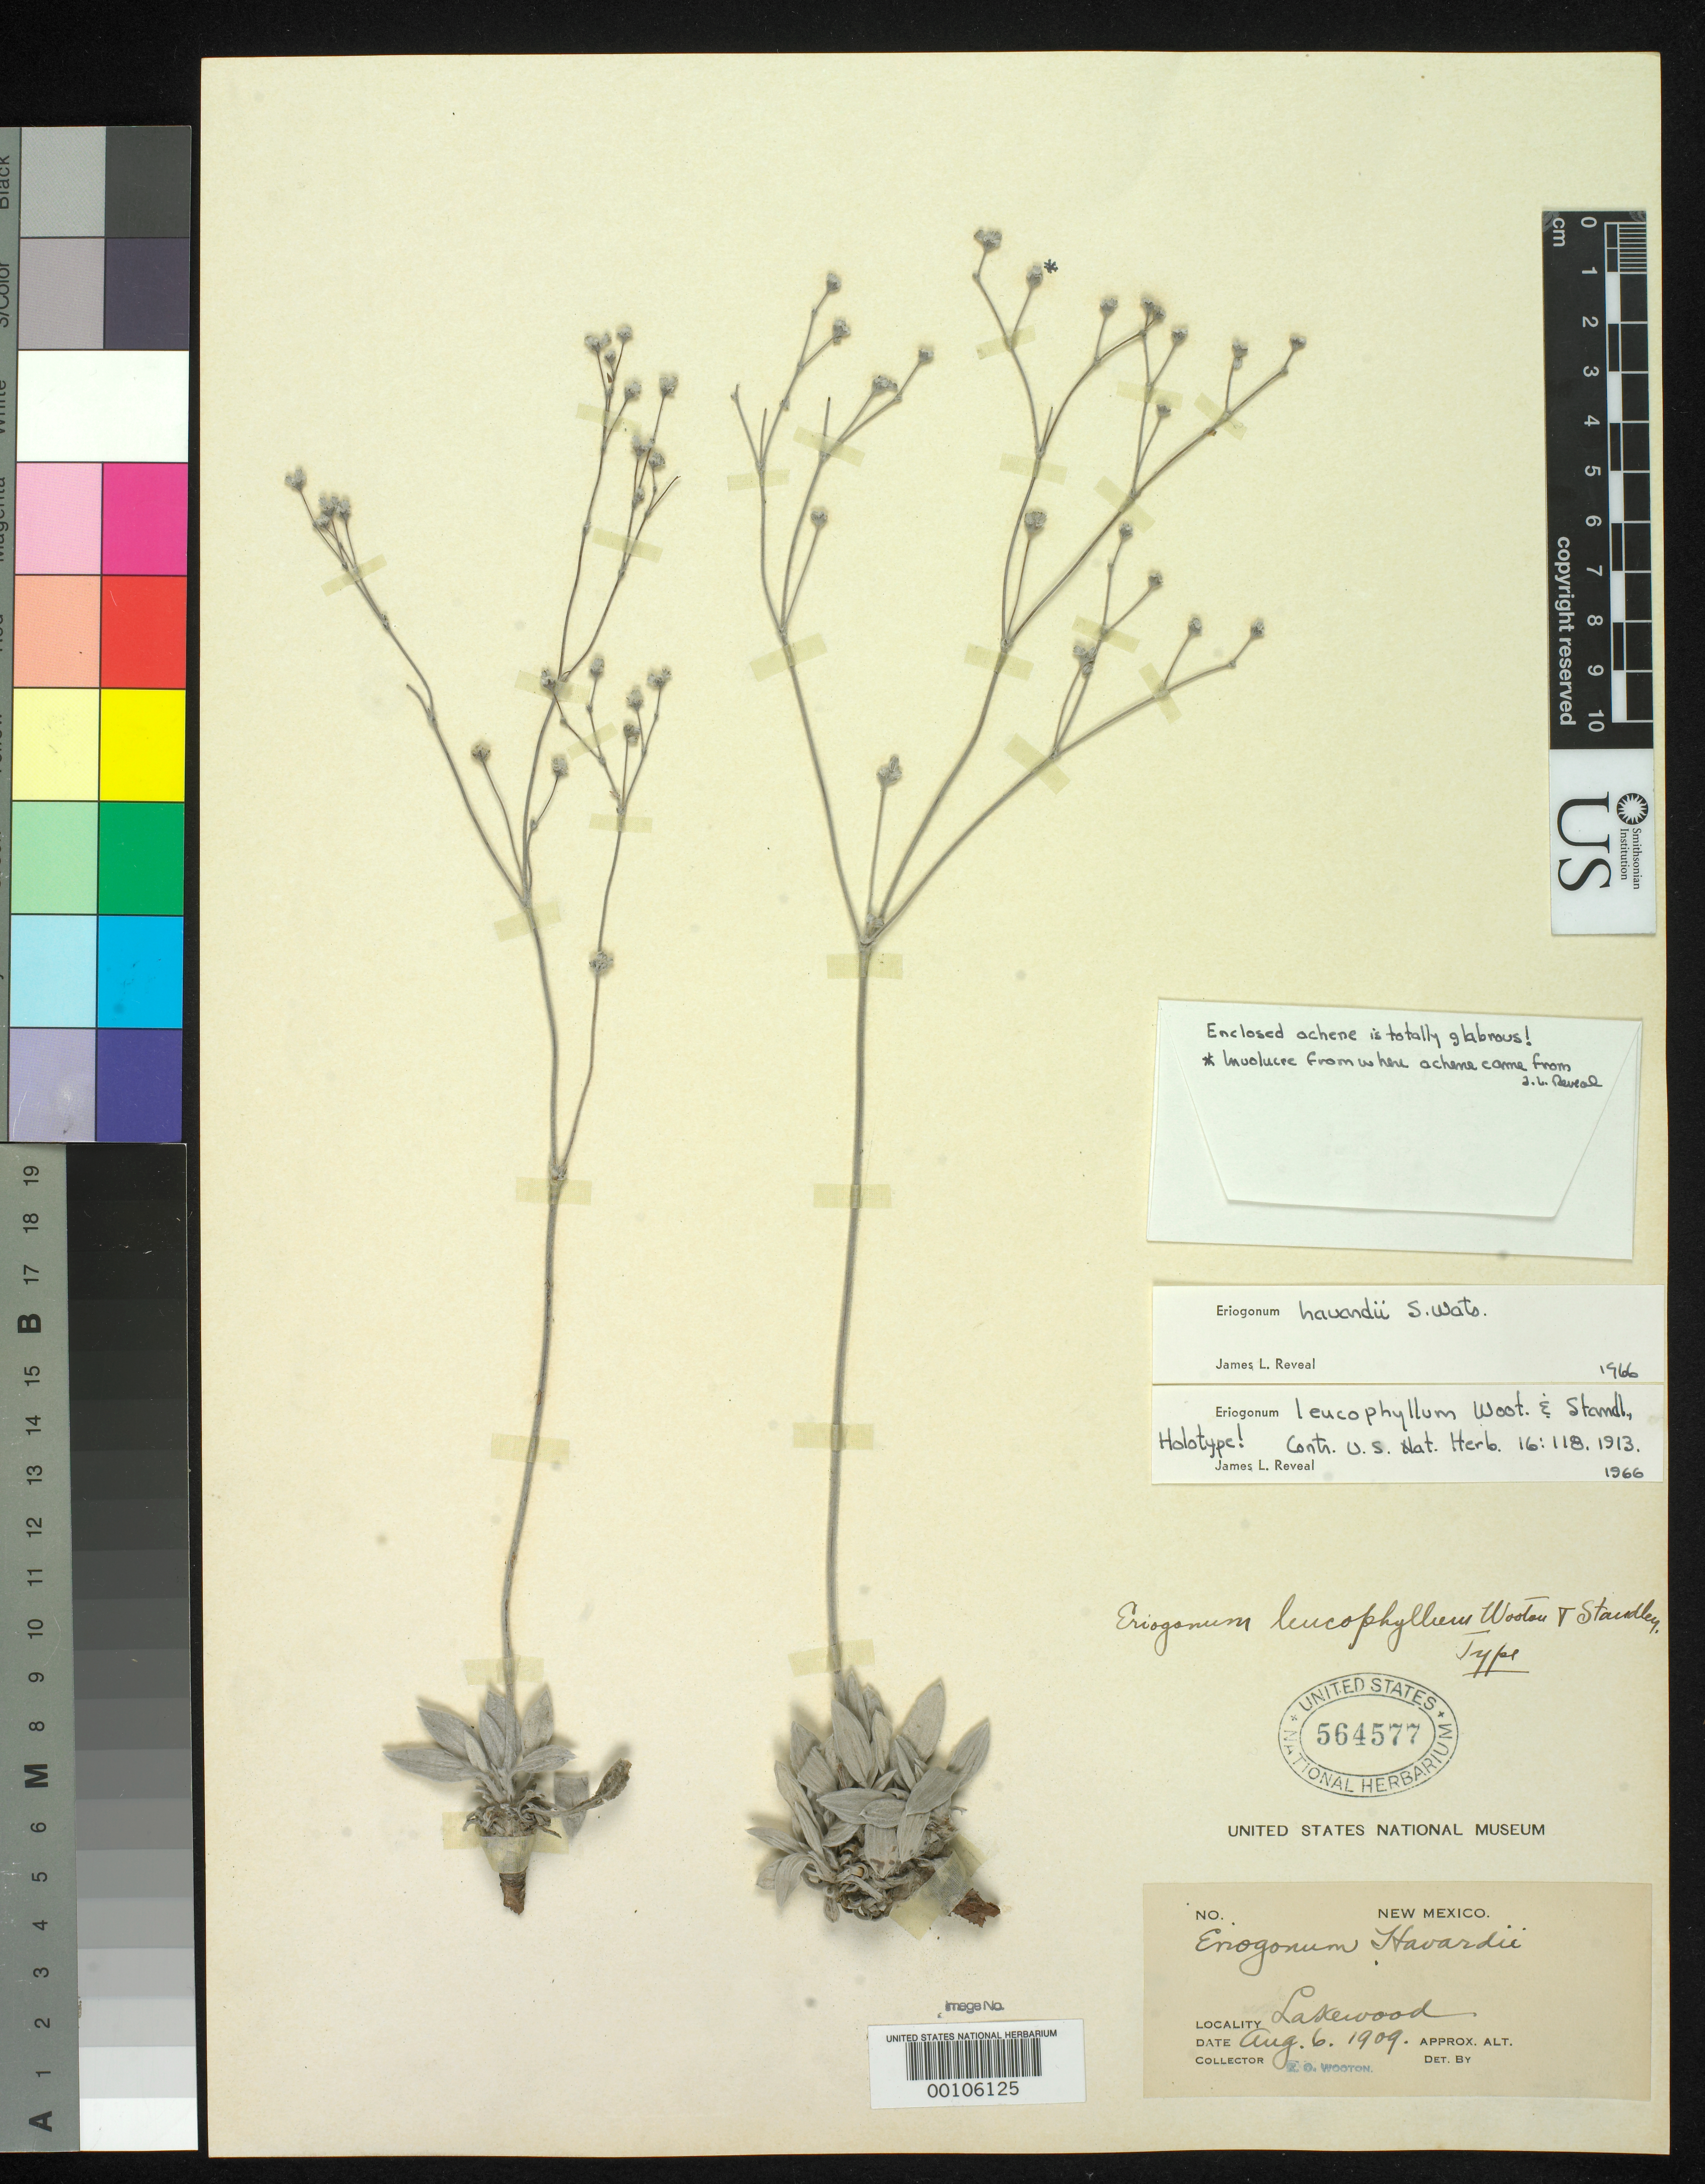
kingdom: Plantae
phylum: Tracheophyta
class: Magnoliopsida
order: Caryophyllales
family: Polygonaceae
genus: Eriogonum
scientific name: Eriogonum leucophyllum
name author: Wooton & Standl.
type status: Holotype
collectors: E. O. Wooton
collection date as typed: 06 Aug 1909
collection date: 1909-08-06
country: United States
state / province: New Mexico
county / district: Eddy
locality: Lakewood.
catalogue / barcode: US 564577